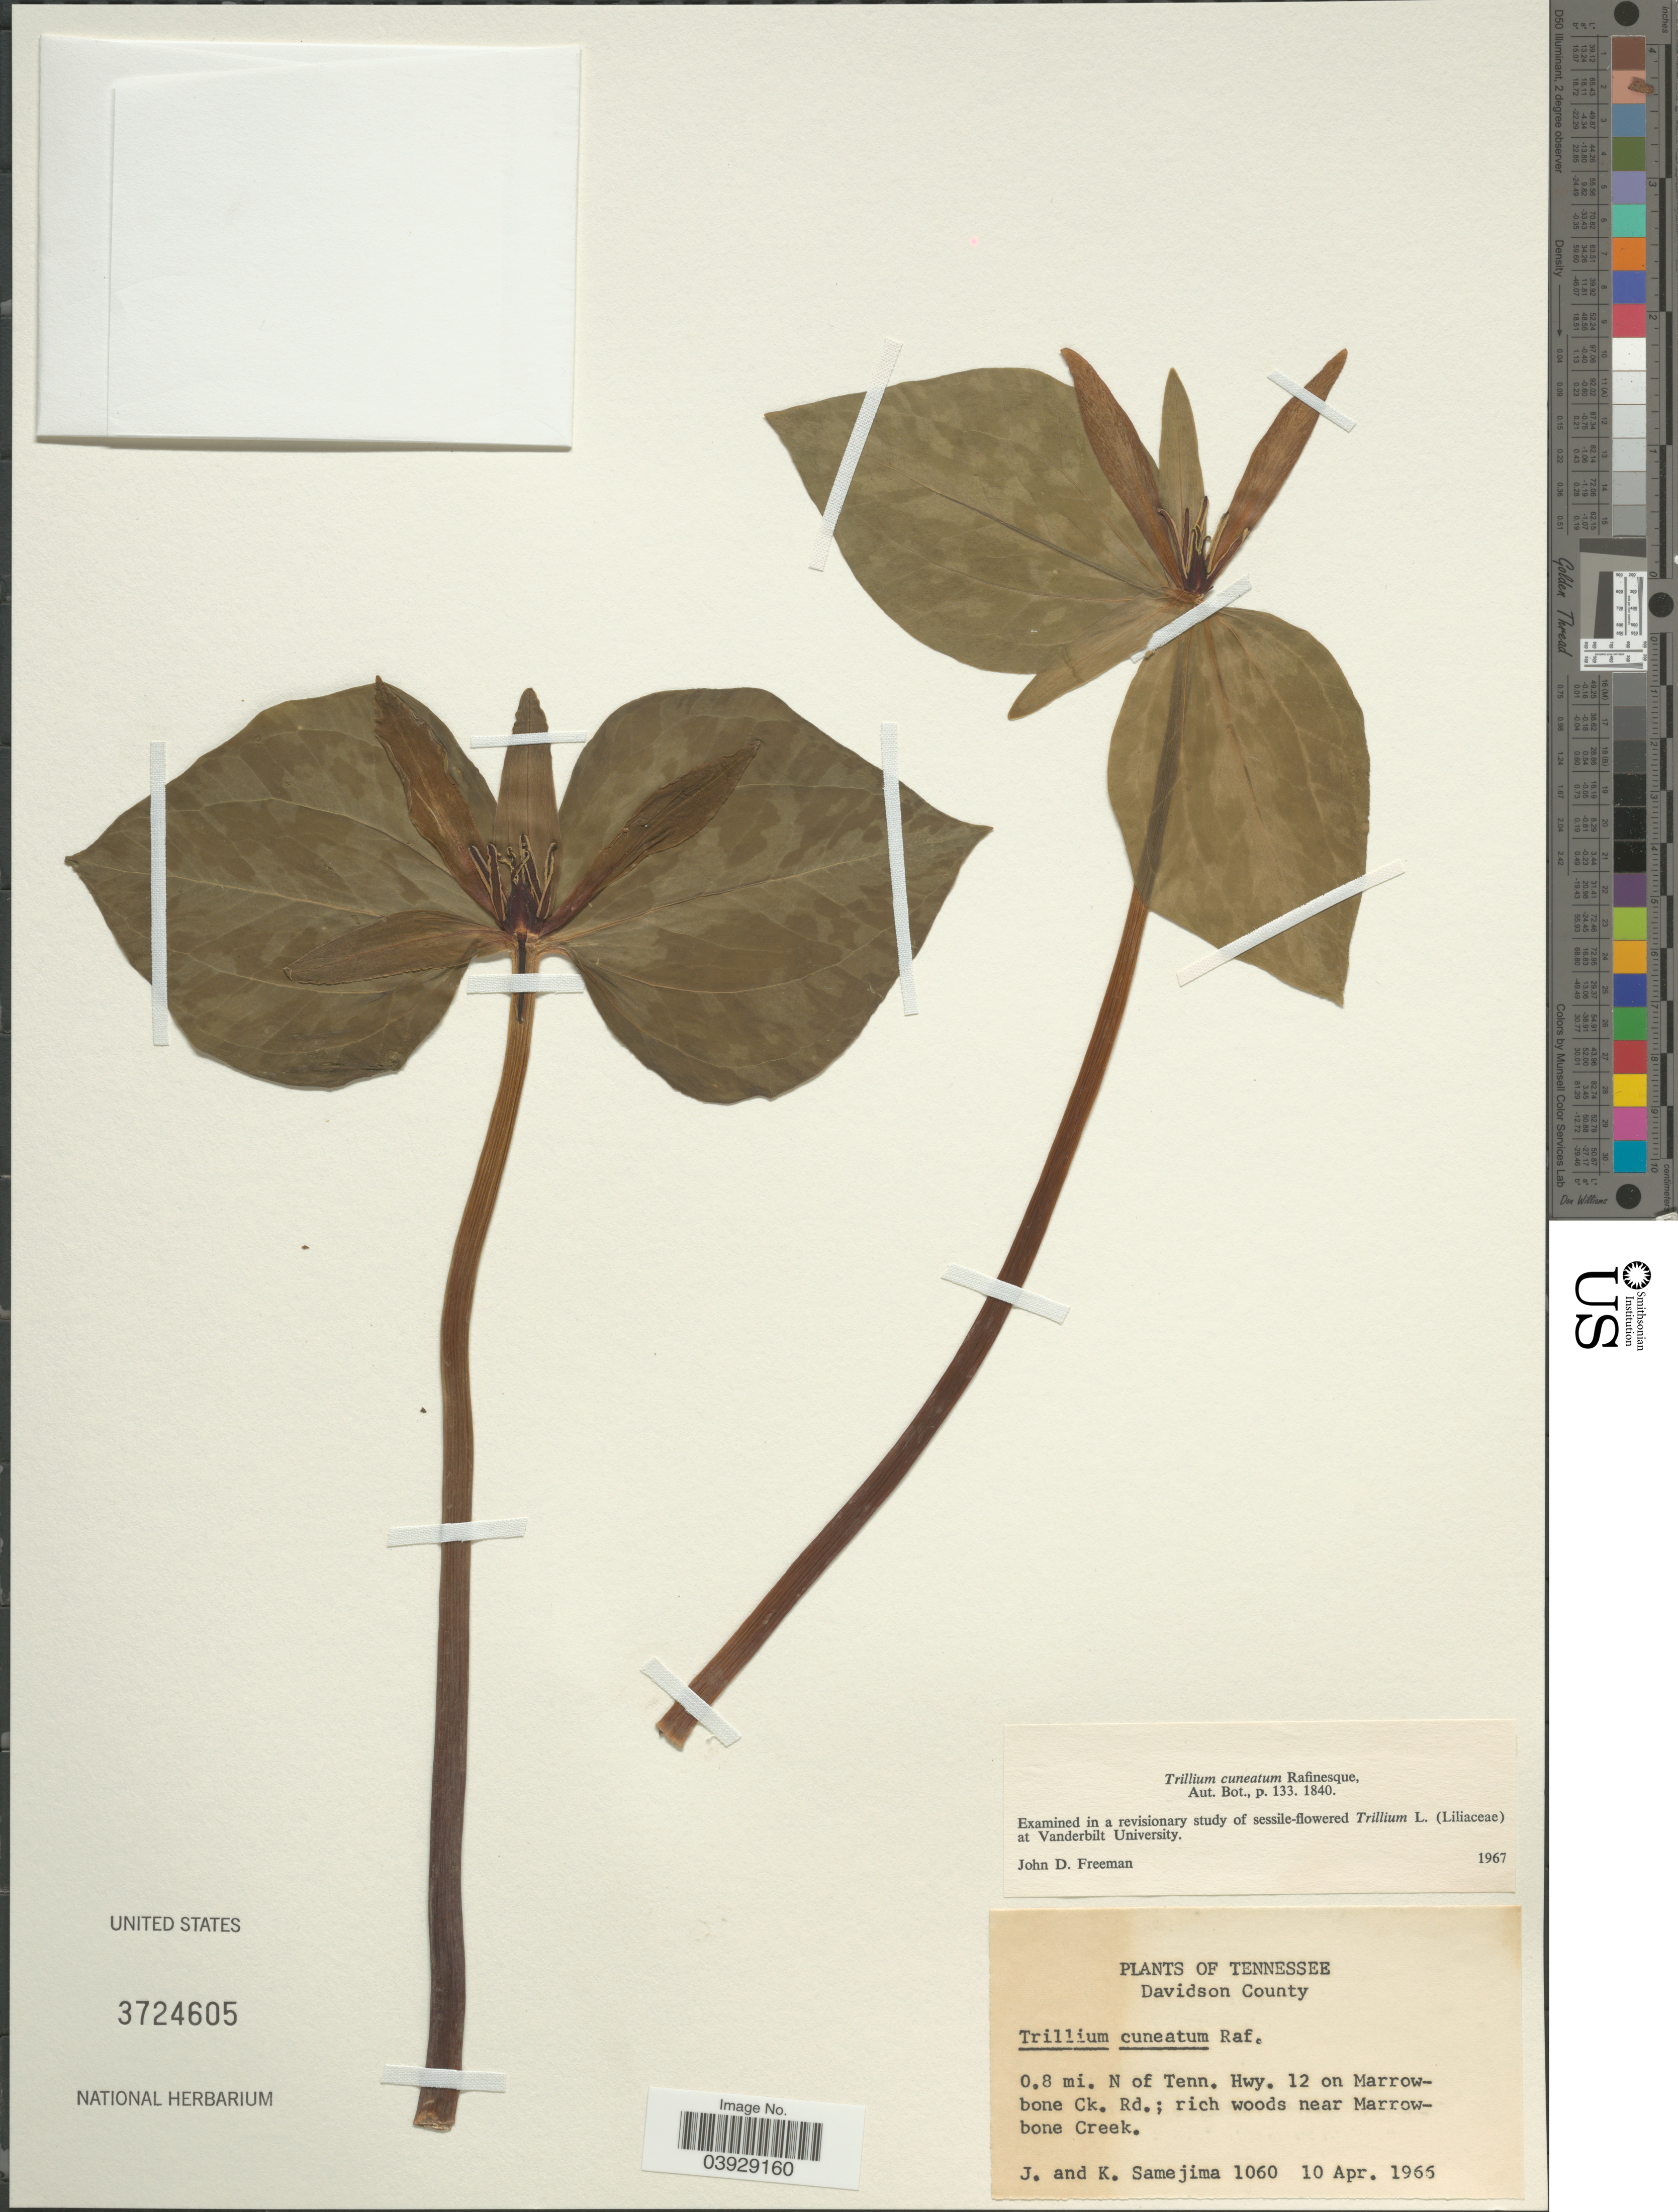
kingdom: Plantae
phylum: Tracheophyta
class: Liliopsida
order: Liliales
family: Melanthiaceae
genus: Trillium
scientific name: Trillium cuneatum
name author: Raf.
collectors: J. Samejima & K. Samejima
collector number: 1060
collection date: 1965-04-10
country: United States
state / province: Tennessee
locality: Davidson County. 0.8 mi. N of Tenn. Hwy. 12 on Marrowbone Ck. Rd.; rich woods near Marrowbone Creek.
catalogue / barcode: US 3724605